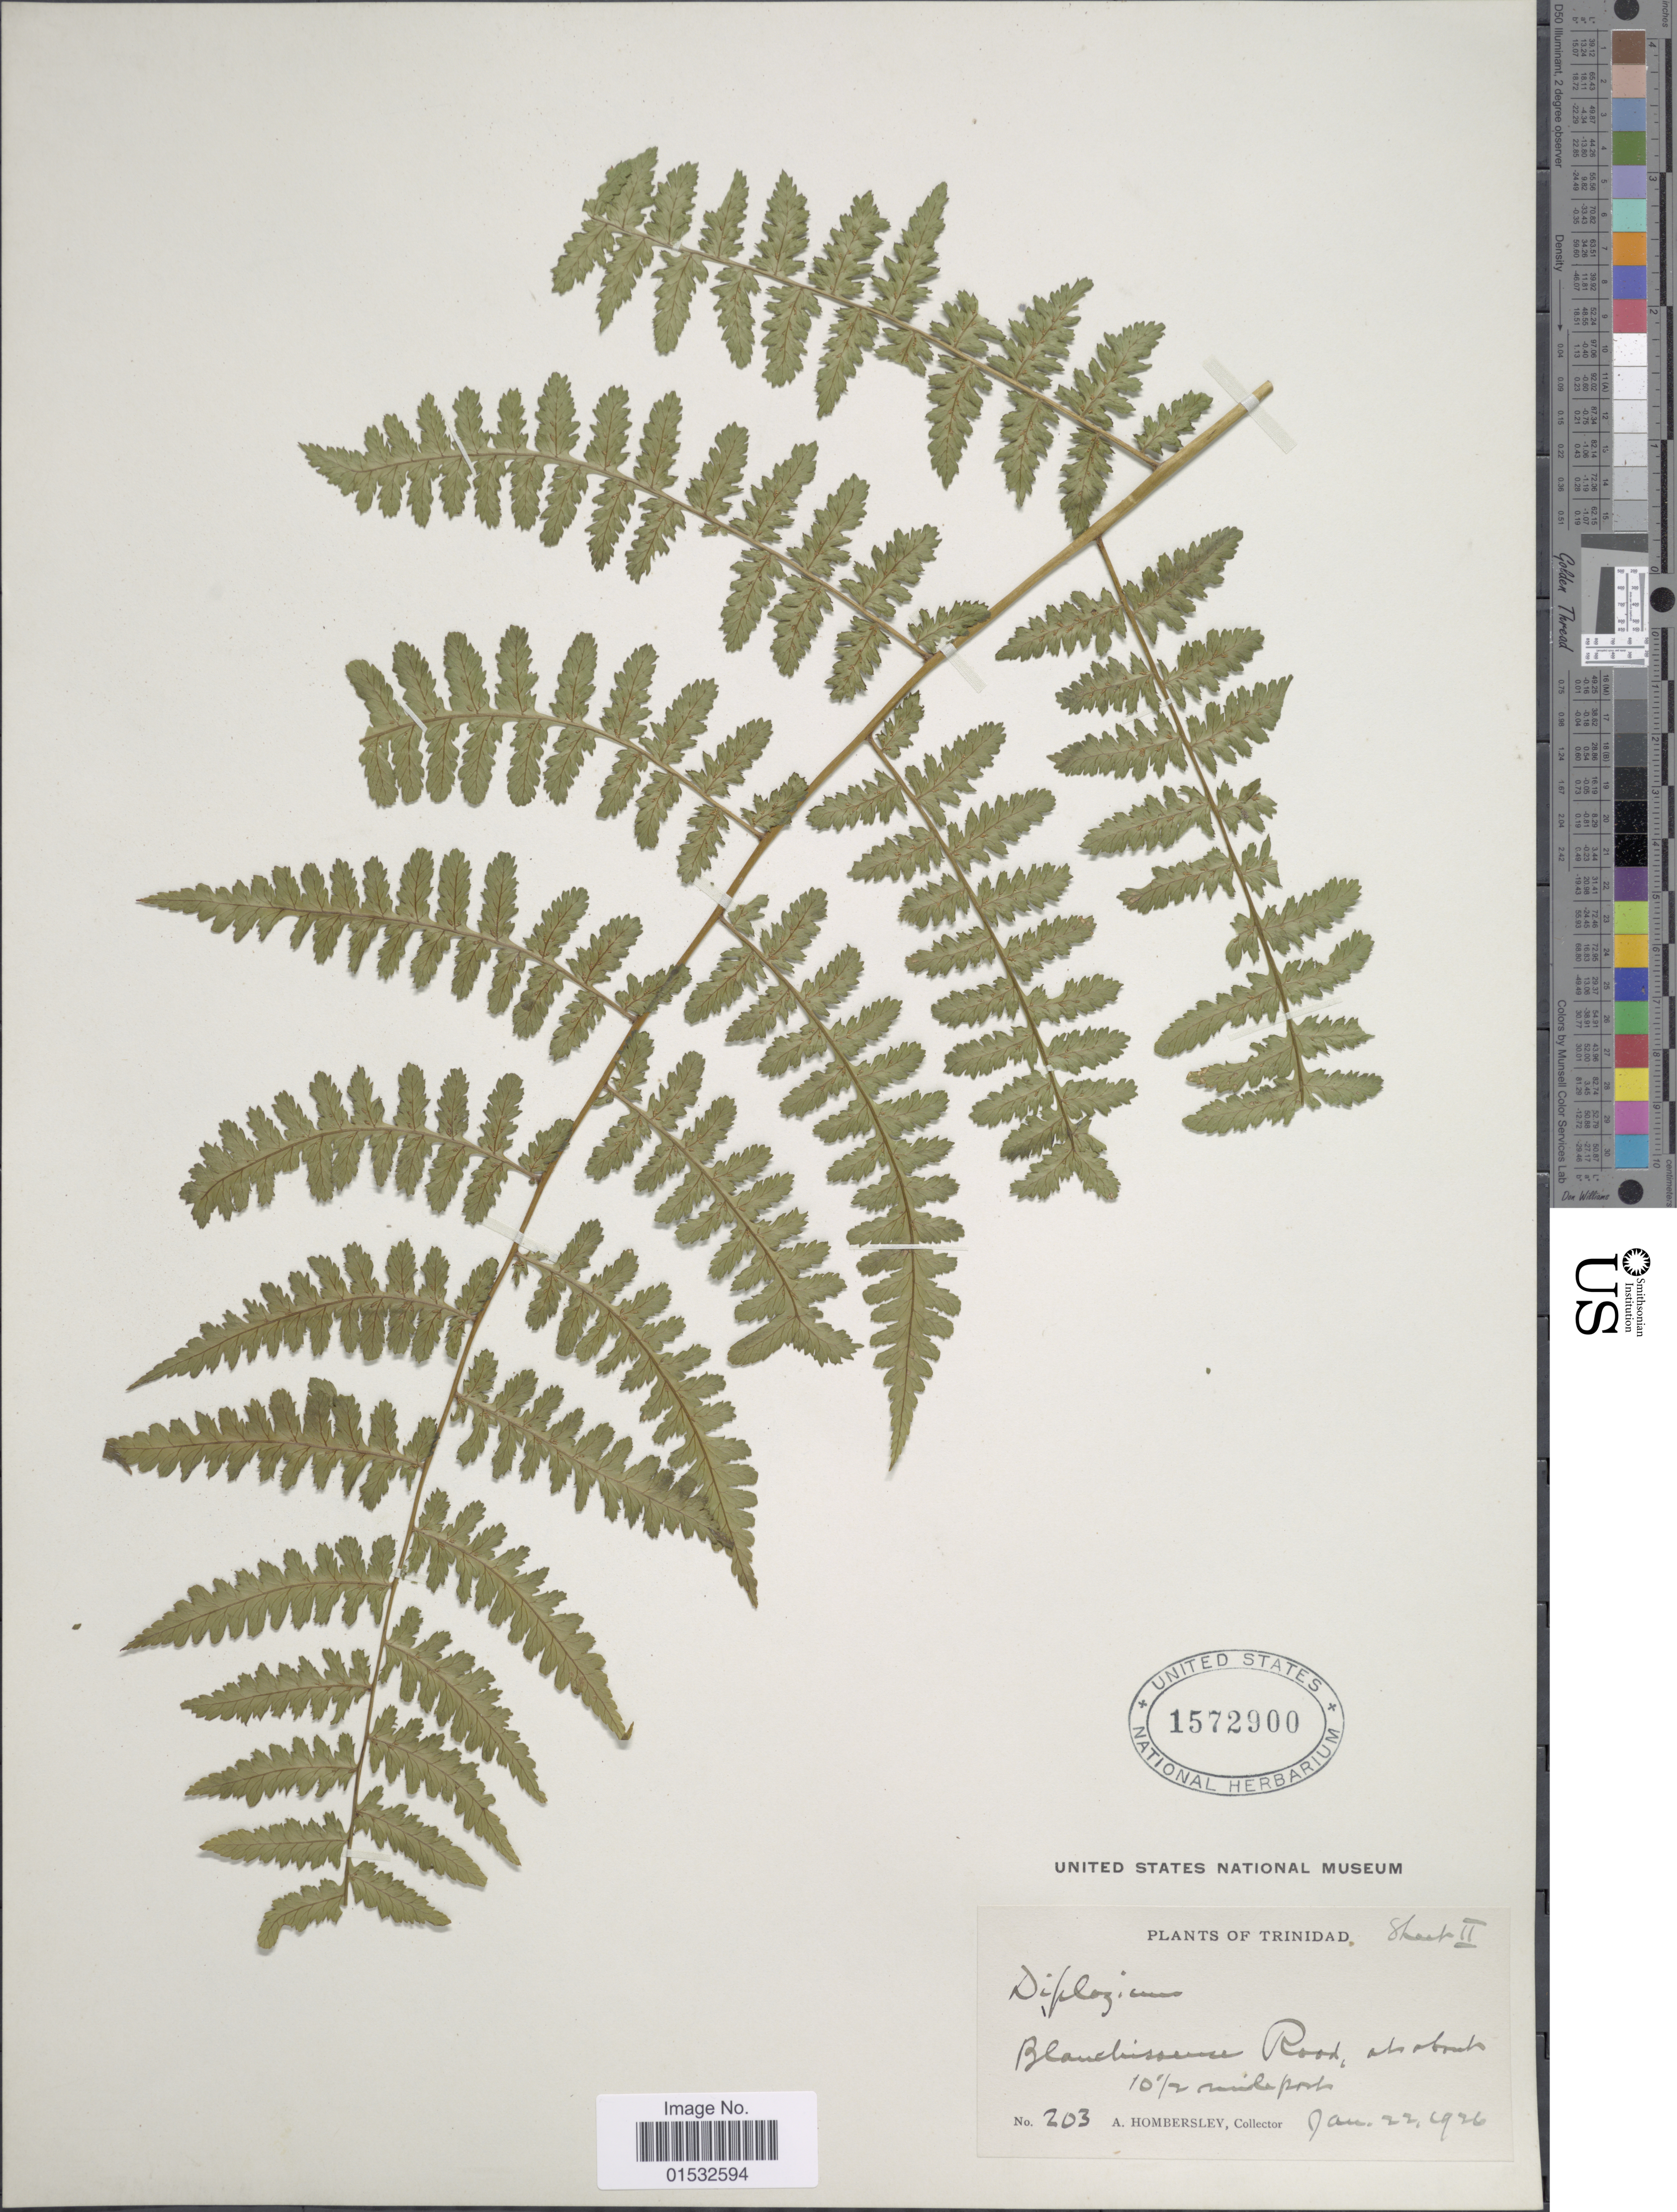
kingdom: Plantae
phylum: Tracheophyta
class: Polypodiopsida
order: Polypodiales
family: Athyriaceae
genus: Diplazium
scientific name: Diplazium sp.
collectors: A. Hombersley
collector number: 203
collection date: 1926-01-22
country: Trinidad and Tobago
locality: Blanchisseuse Road, at about 10 1/2 miles north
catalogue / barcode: US 1572900